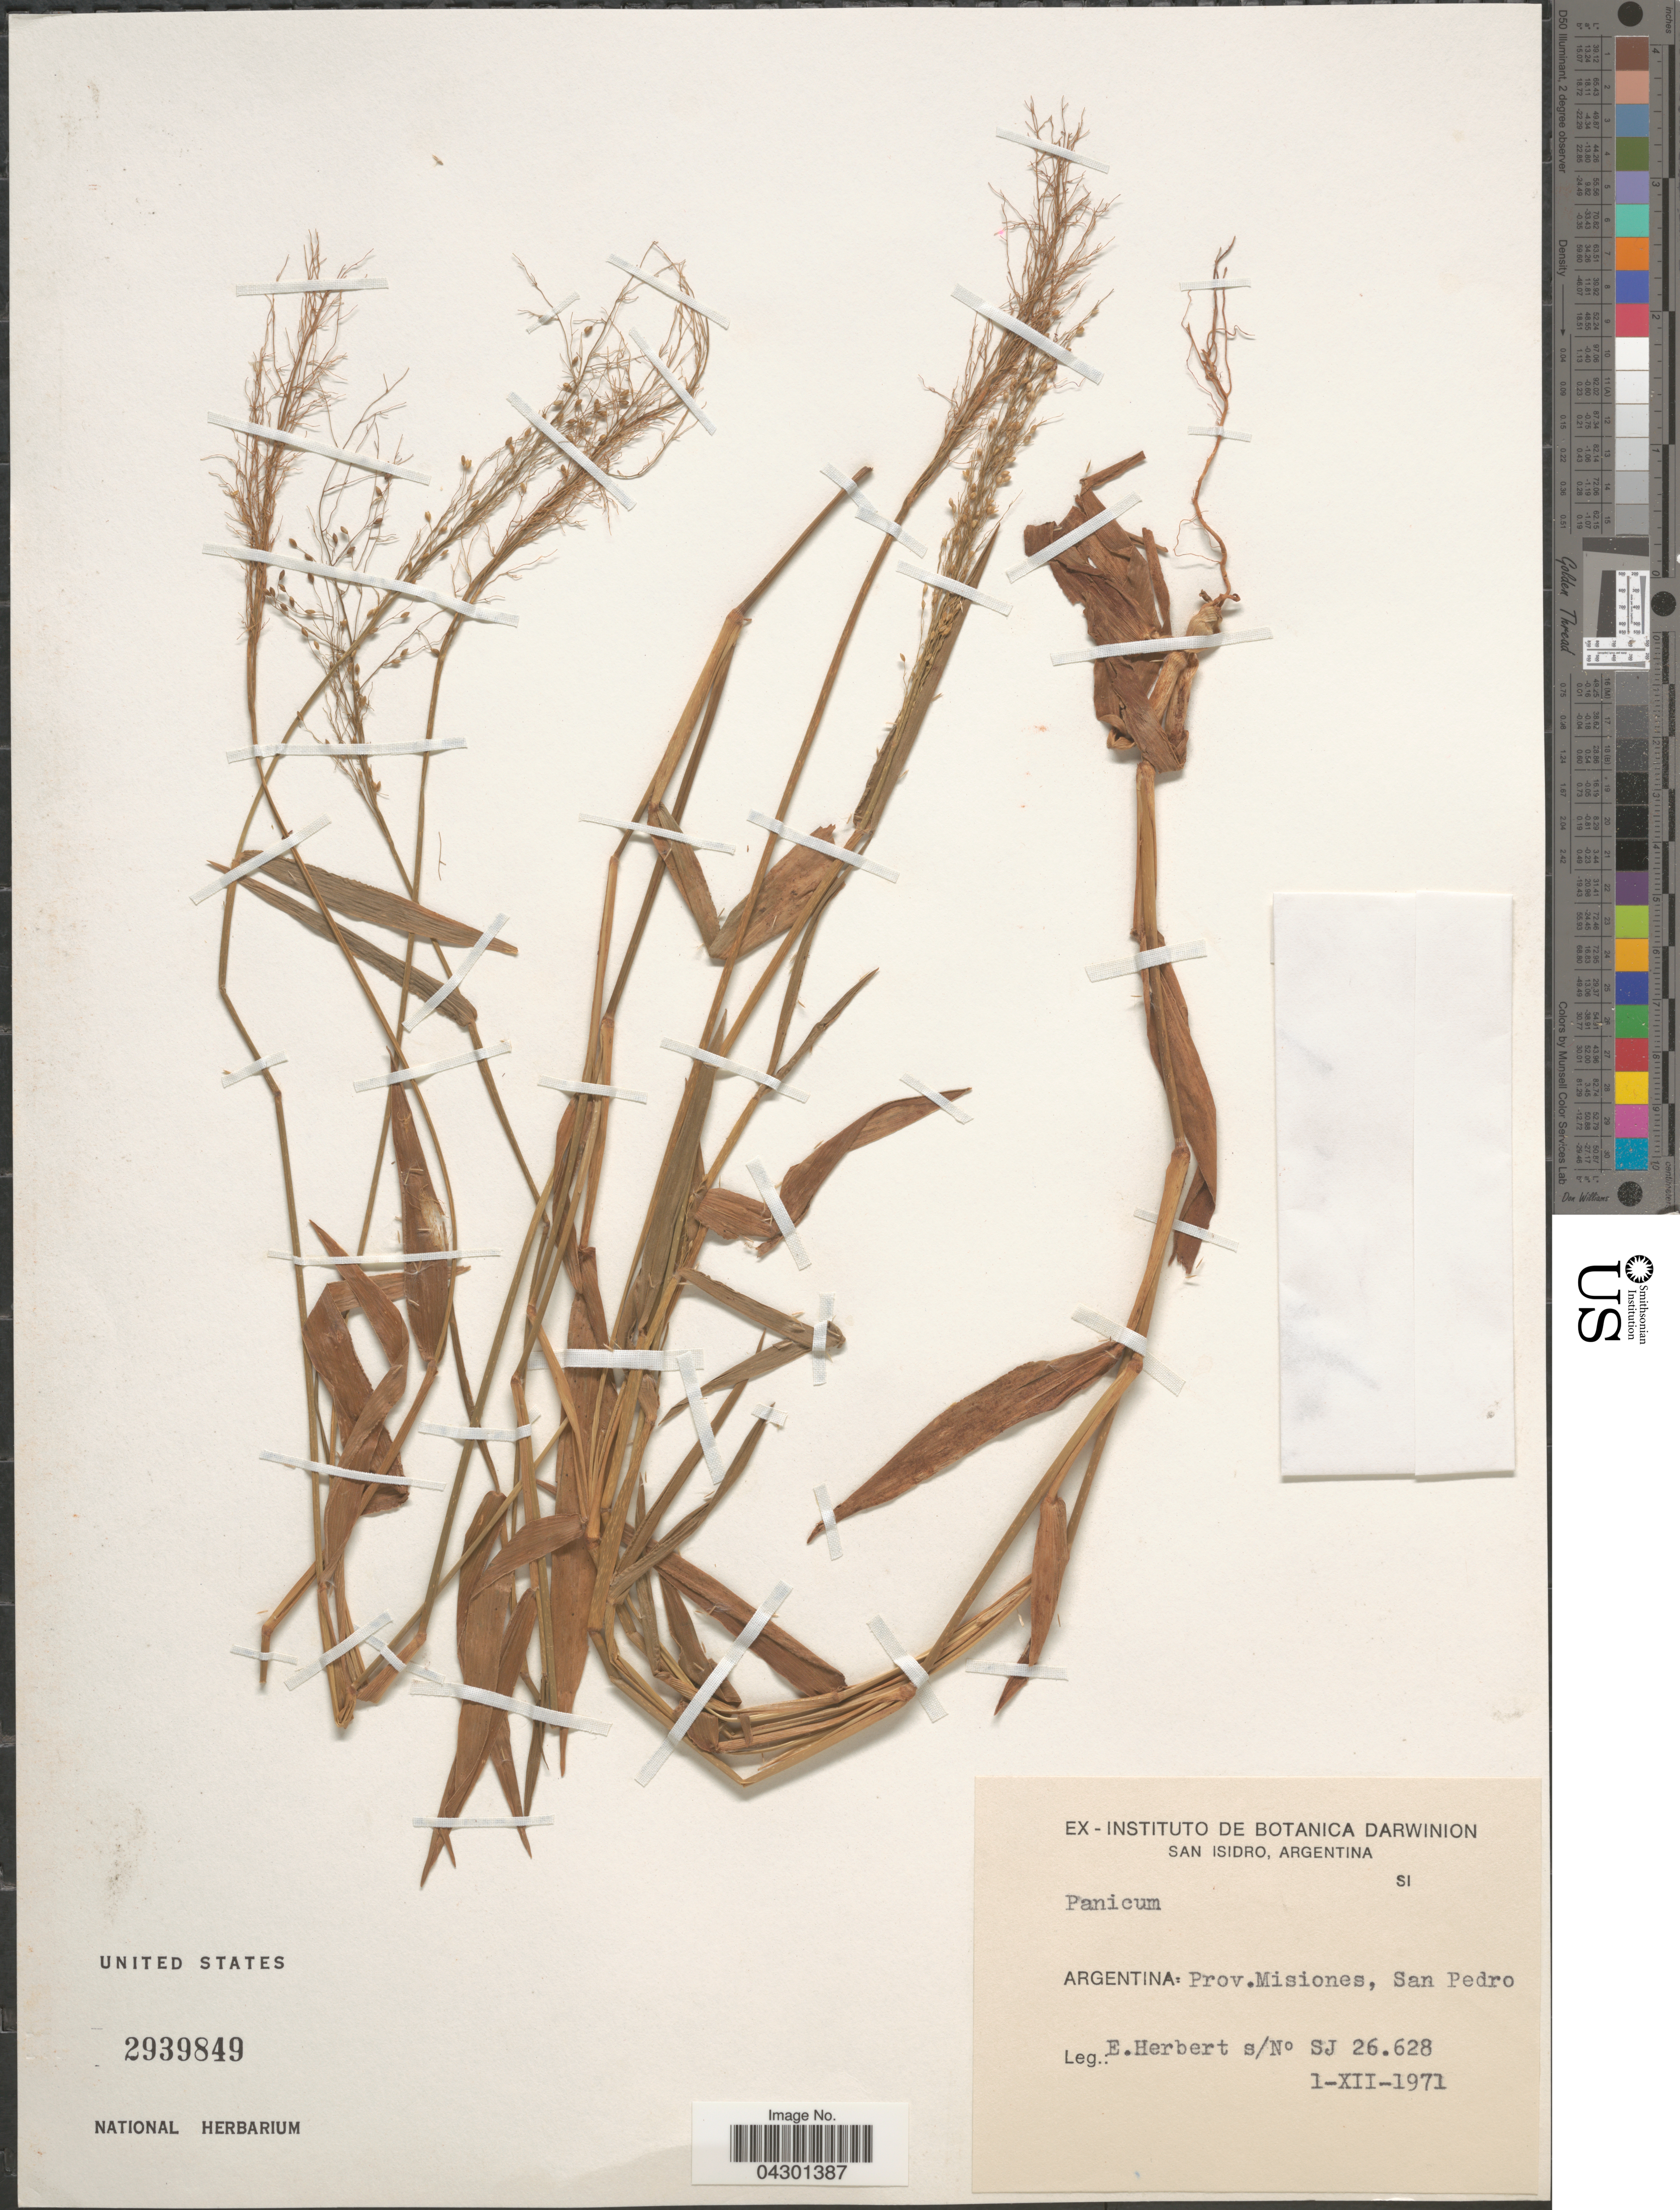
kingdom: Plantae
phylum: Tracheophyta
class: Liliopsida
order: Poales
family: Poaceae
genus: Panicum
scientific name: Panicum sp.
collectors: E. Herbert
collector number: SJ26628?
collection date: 1971-12-01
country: Argentina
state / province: Misiones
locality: San Pedro.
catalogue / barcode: US 2939849